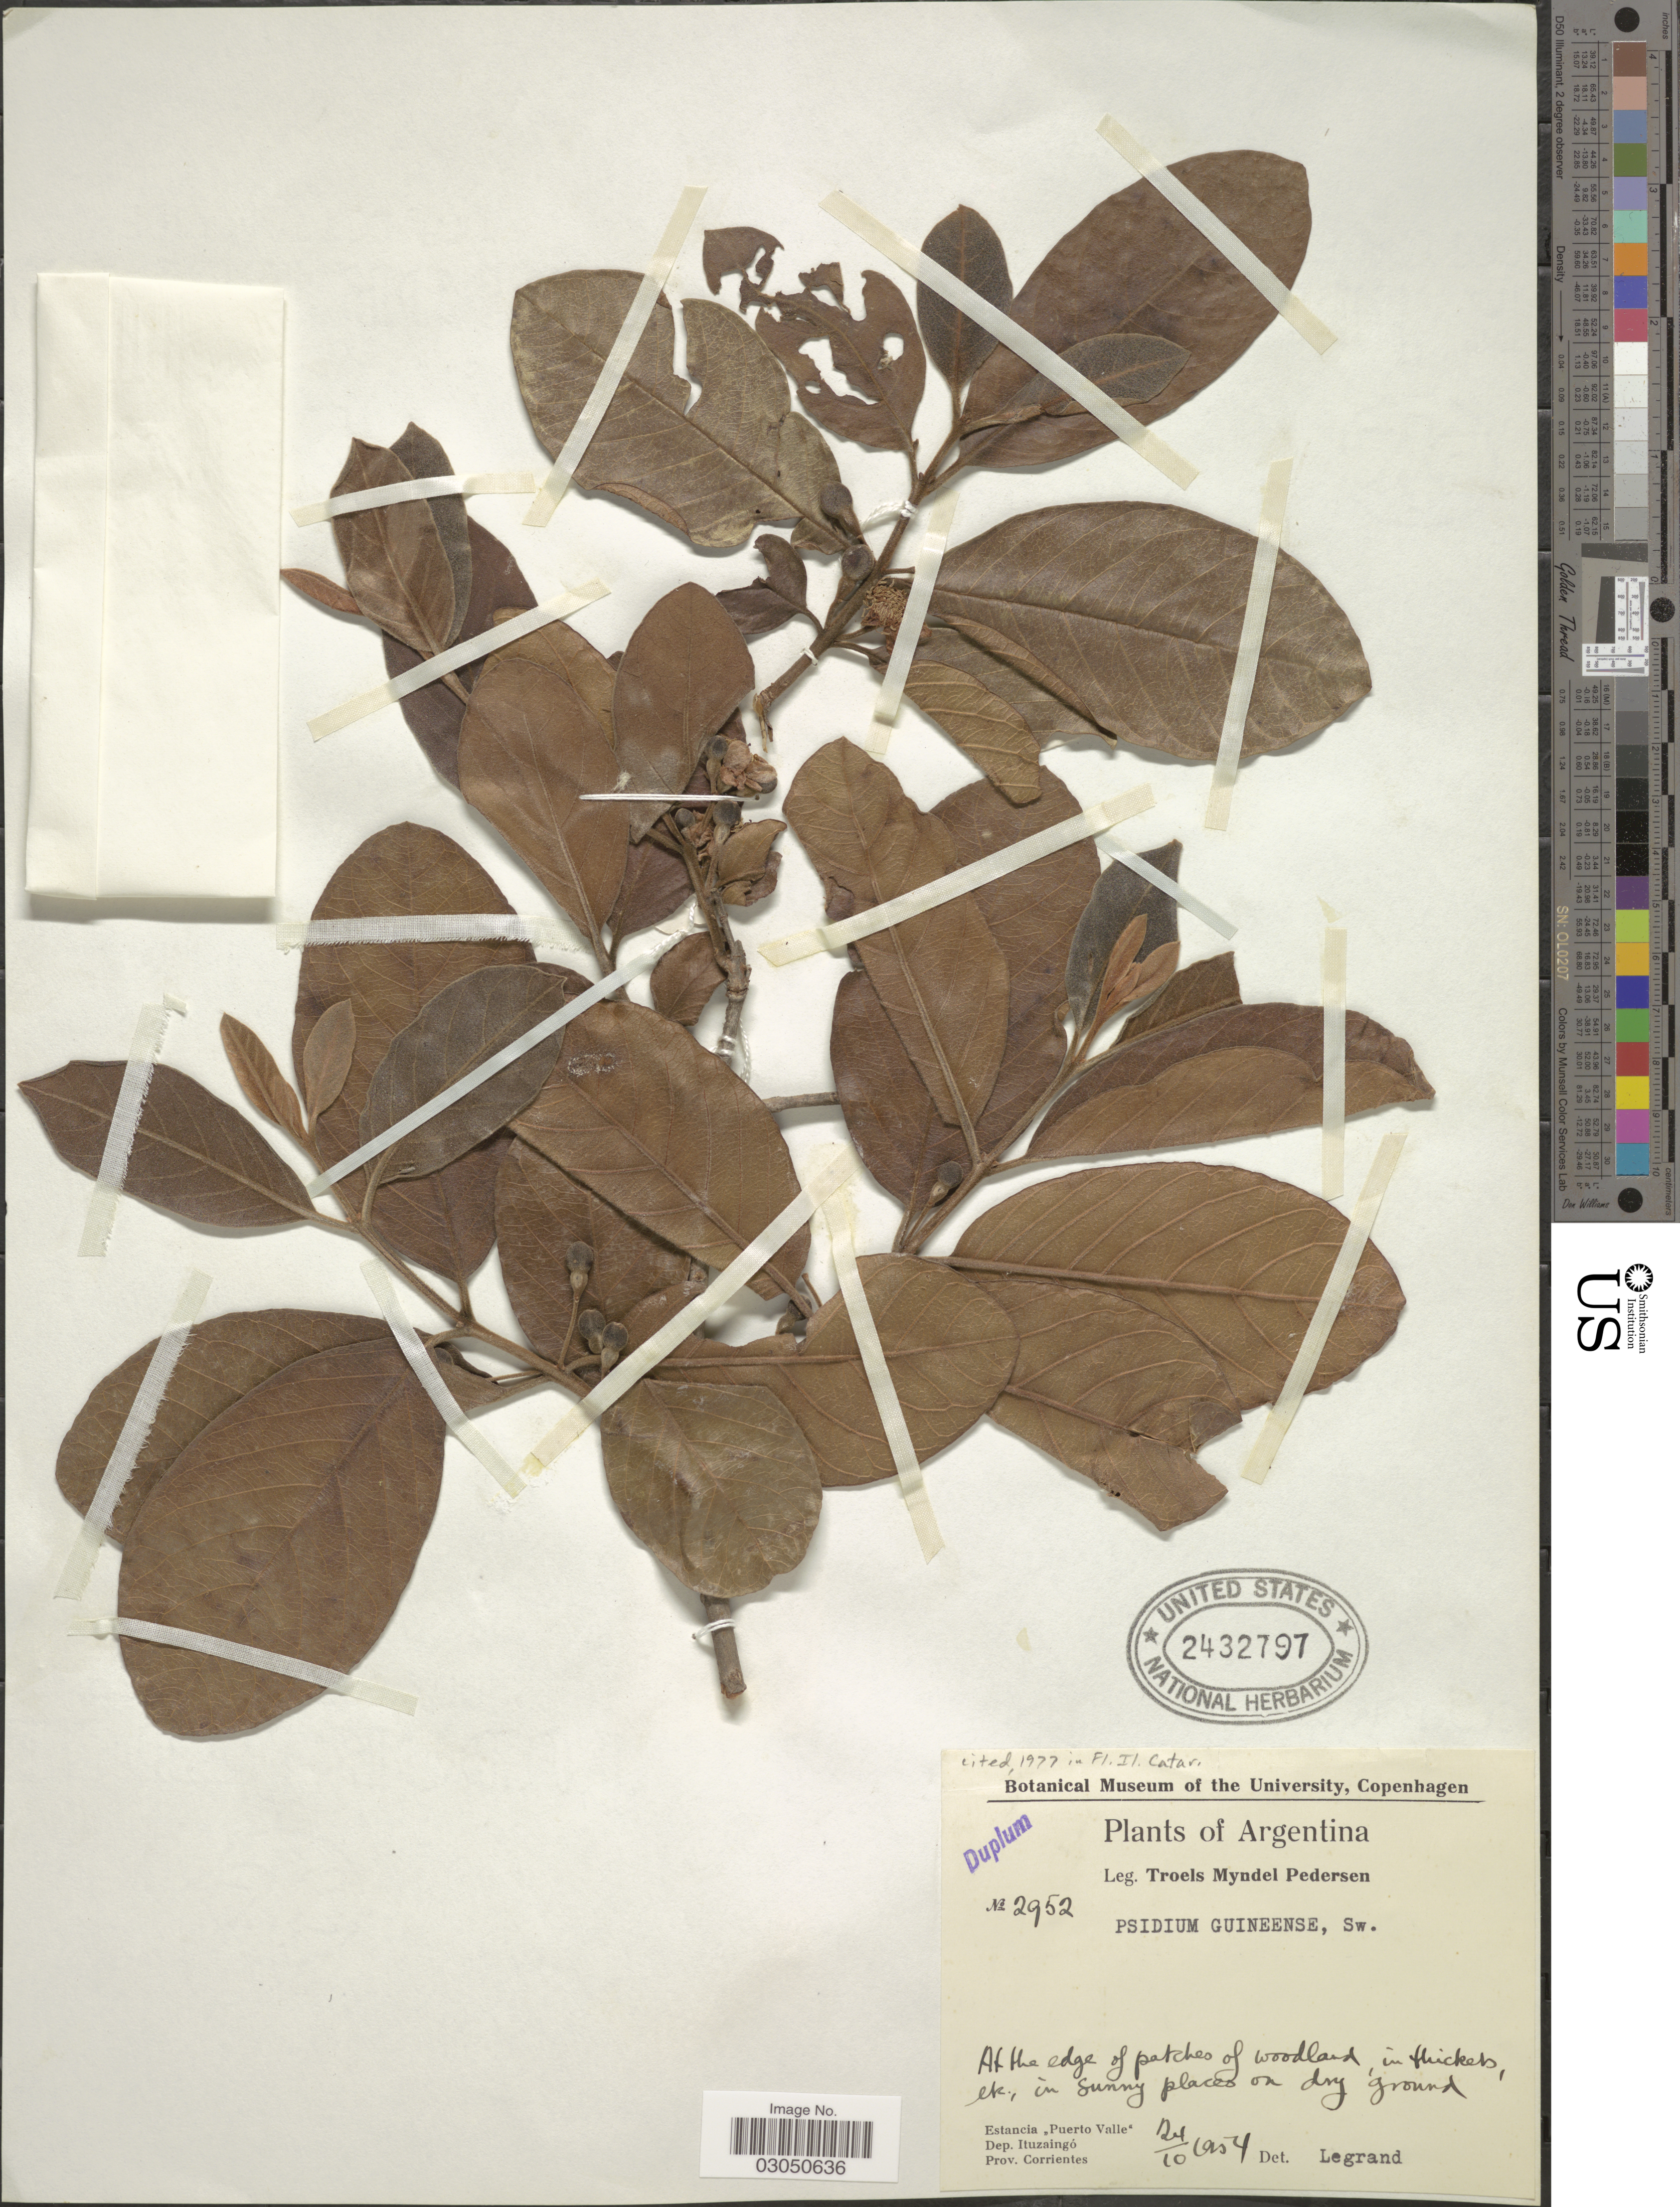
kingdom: Plantae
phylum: Tracheophyta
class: Magnoliopsida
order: Myrtales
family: Myrtaceae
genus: Psidium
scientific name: Psidium guianense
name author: Pers.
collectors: T. Pederson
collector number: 2952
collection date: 1954-10-24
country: Argentina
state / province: Corrientes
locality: Estancia "Puerto Valle", Dep. Ituzaingó.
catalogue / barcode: US 2432797